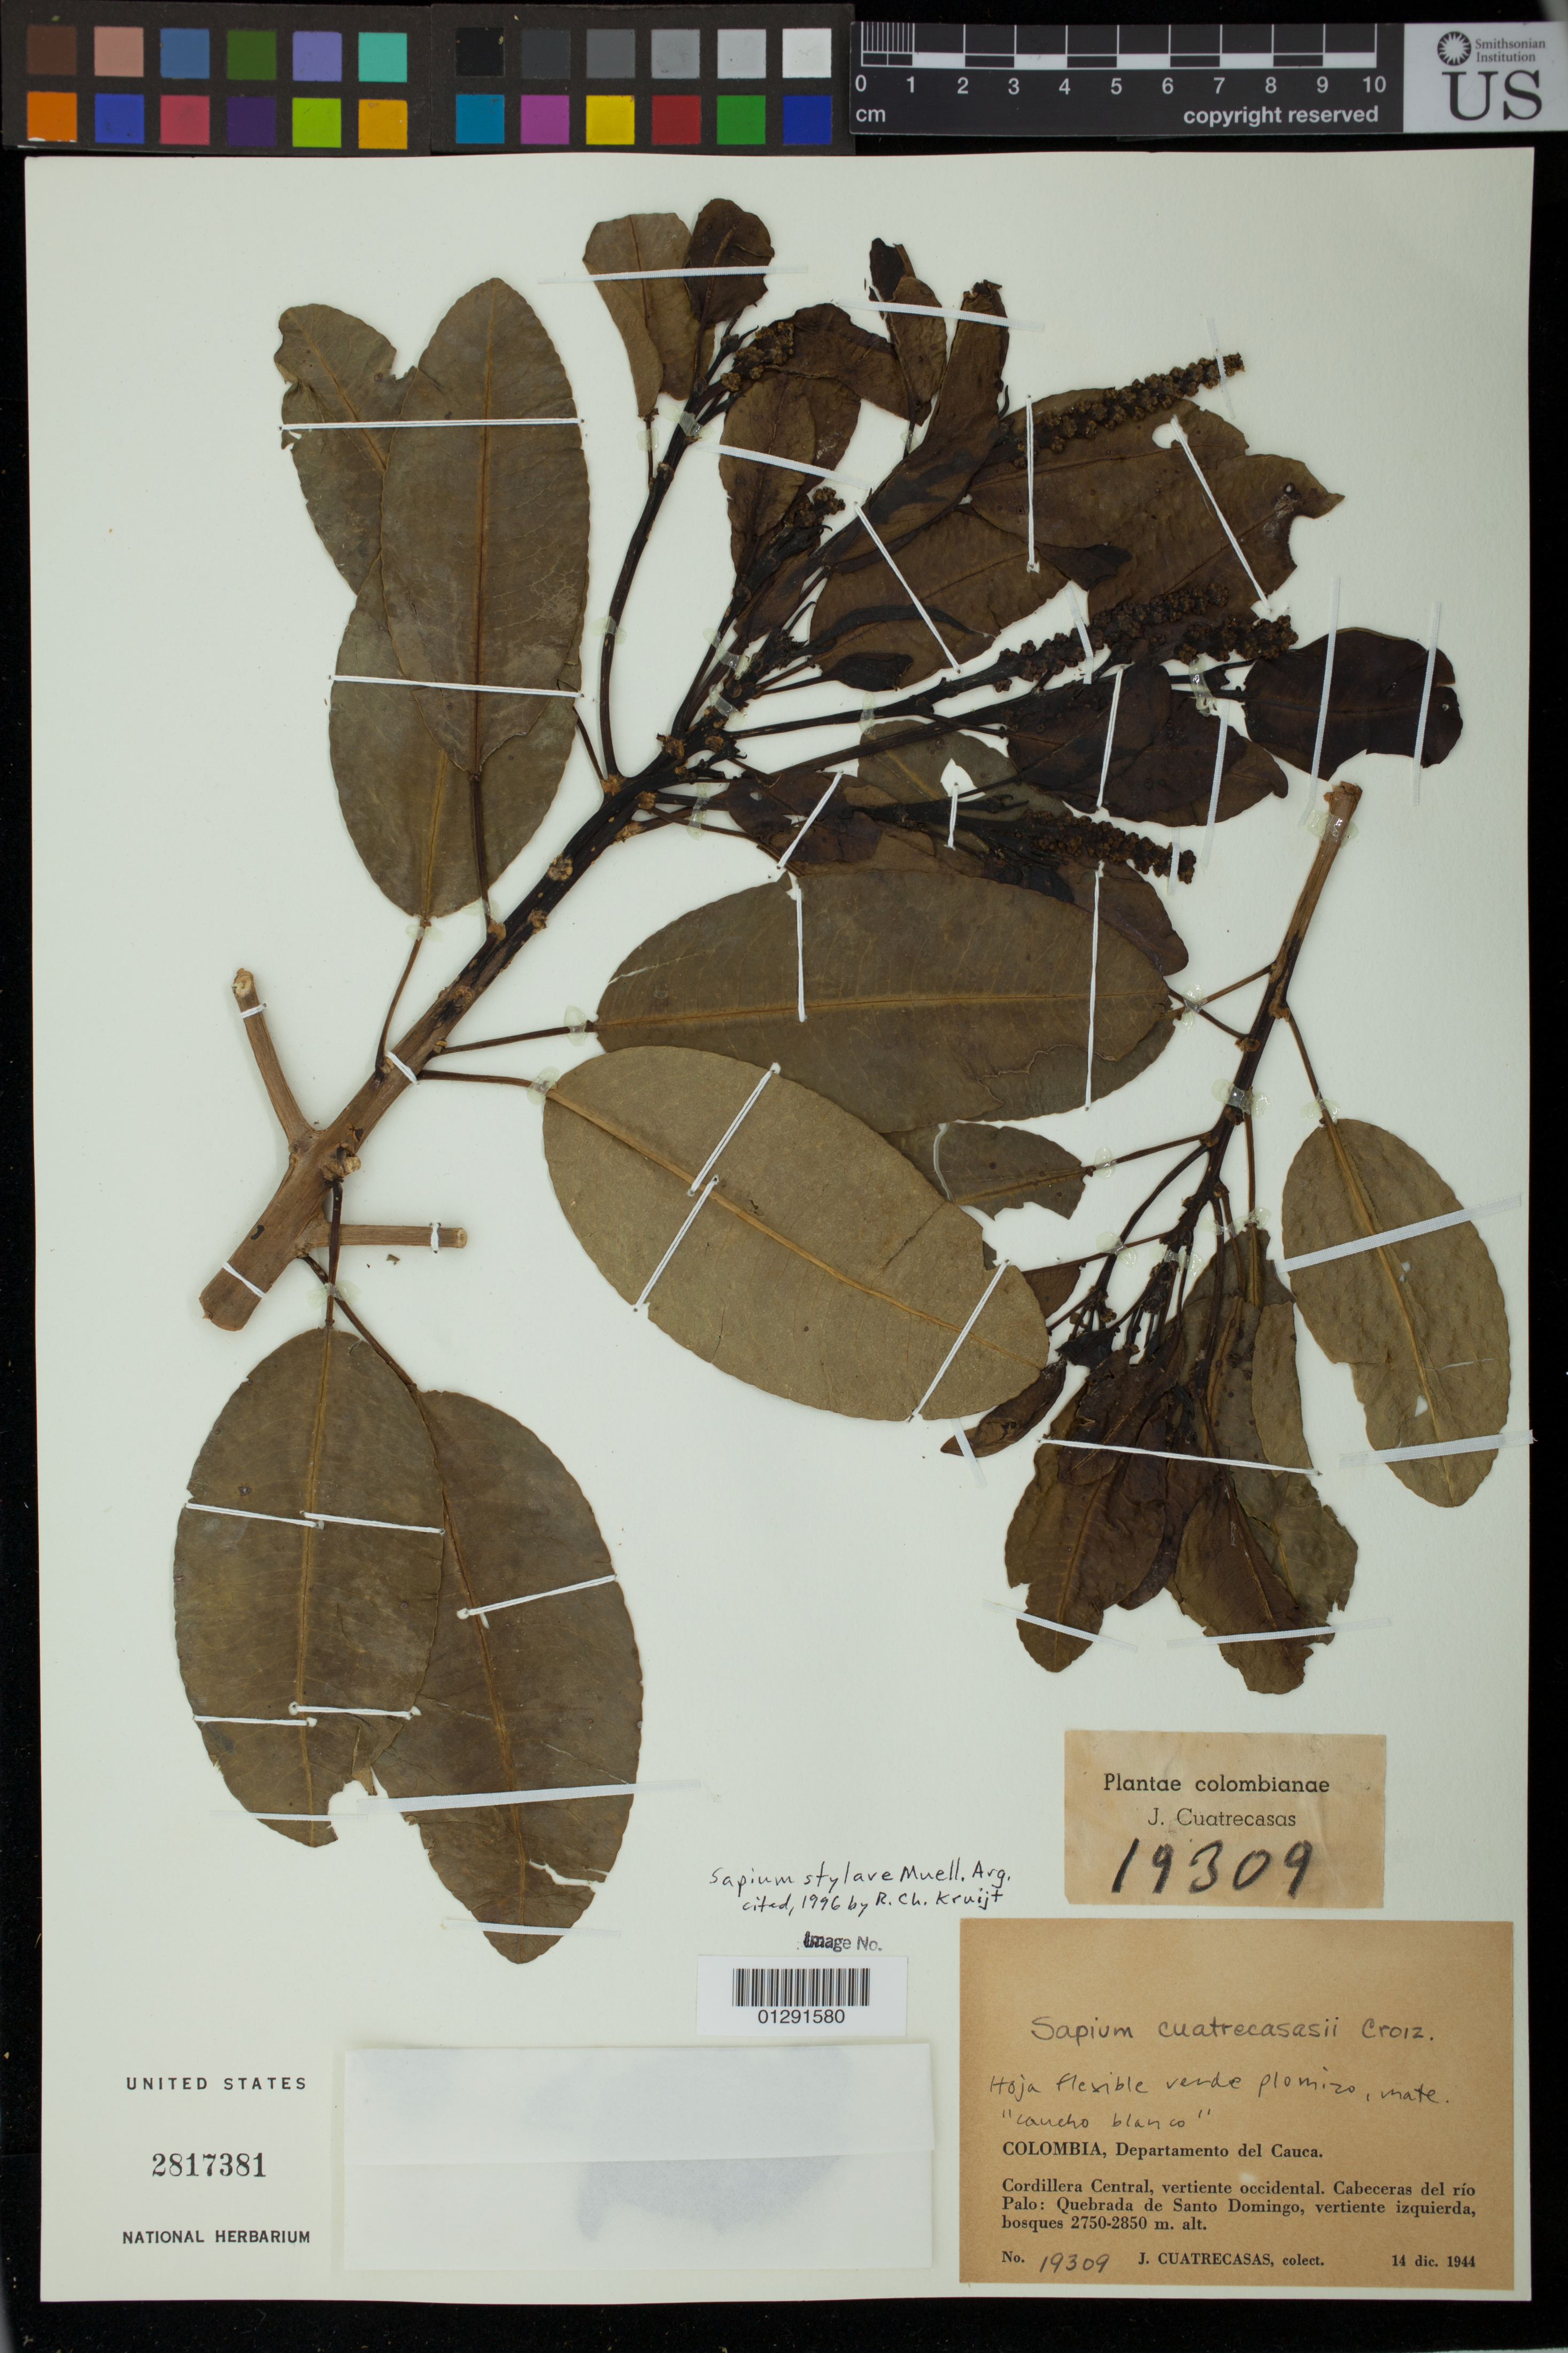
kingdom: Plantae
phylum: Tracheophyta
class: Magnoliopsida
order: Malpighiales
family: Euphorbiaceae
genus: Sapium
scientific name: Sapium stylare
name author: Müll. Arg.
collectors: J. Cuatrecasas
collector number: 19309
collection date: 1944-12-14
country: Colombia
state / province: Cauca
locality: Quebrada de Santo Domingo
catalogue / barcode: US 2817381